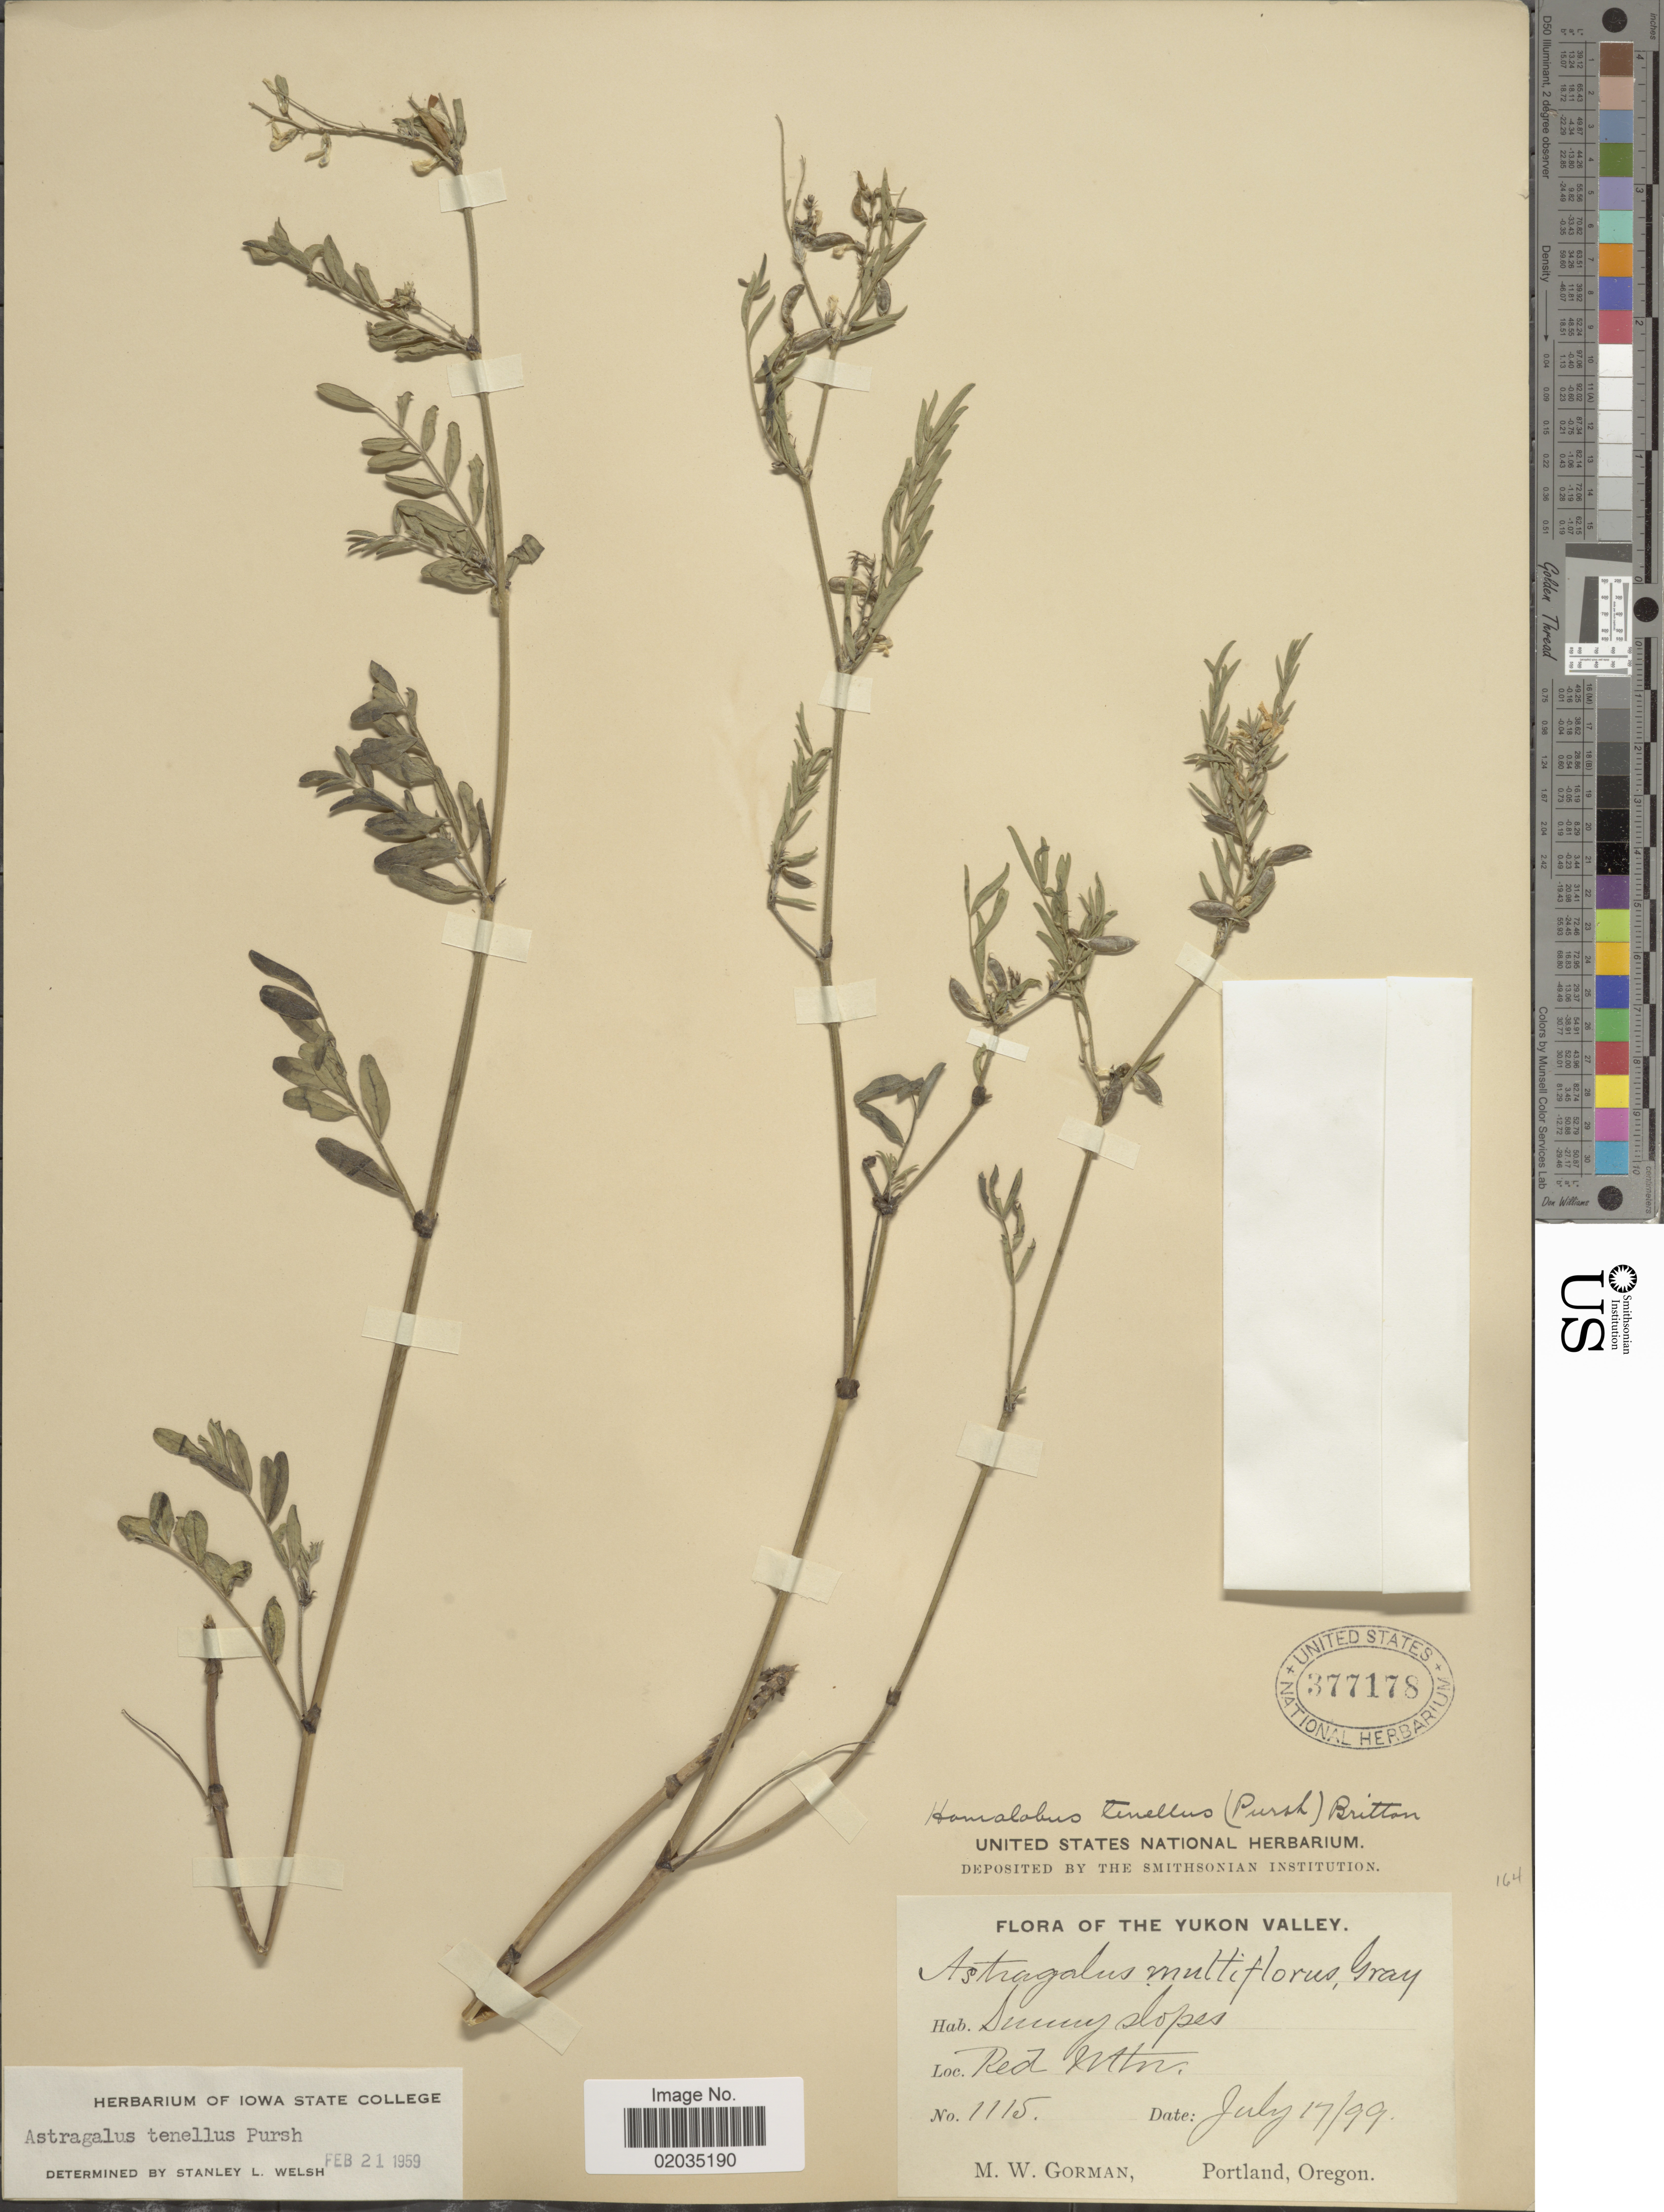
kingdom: Plantae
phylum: Tracheophyta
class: Magnoliopsida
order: Fabales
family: Fabaceae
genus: Astragalus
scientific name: Astragalus tenellus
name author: Pursh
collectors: M. W. Gorman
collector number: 1115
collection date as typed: Transcribed d/m/y: 17/7/99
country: Canada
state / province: Yukon Territory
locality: The Yukon Valley, Sunny slopes, Red Mtn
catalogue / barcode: US 377178